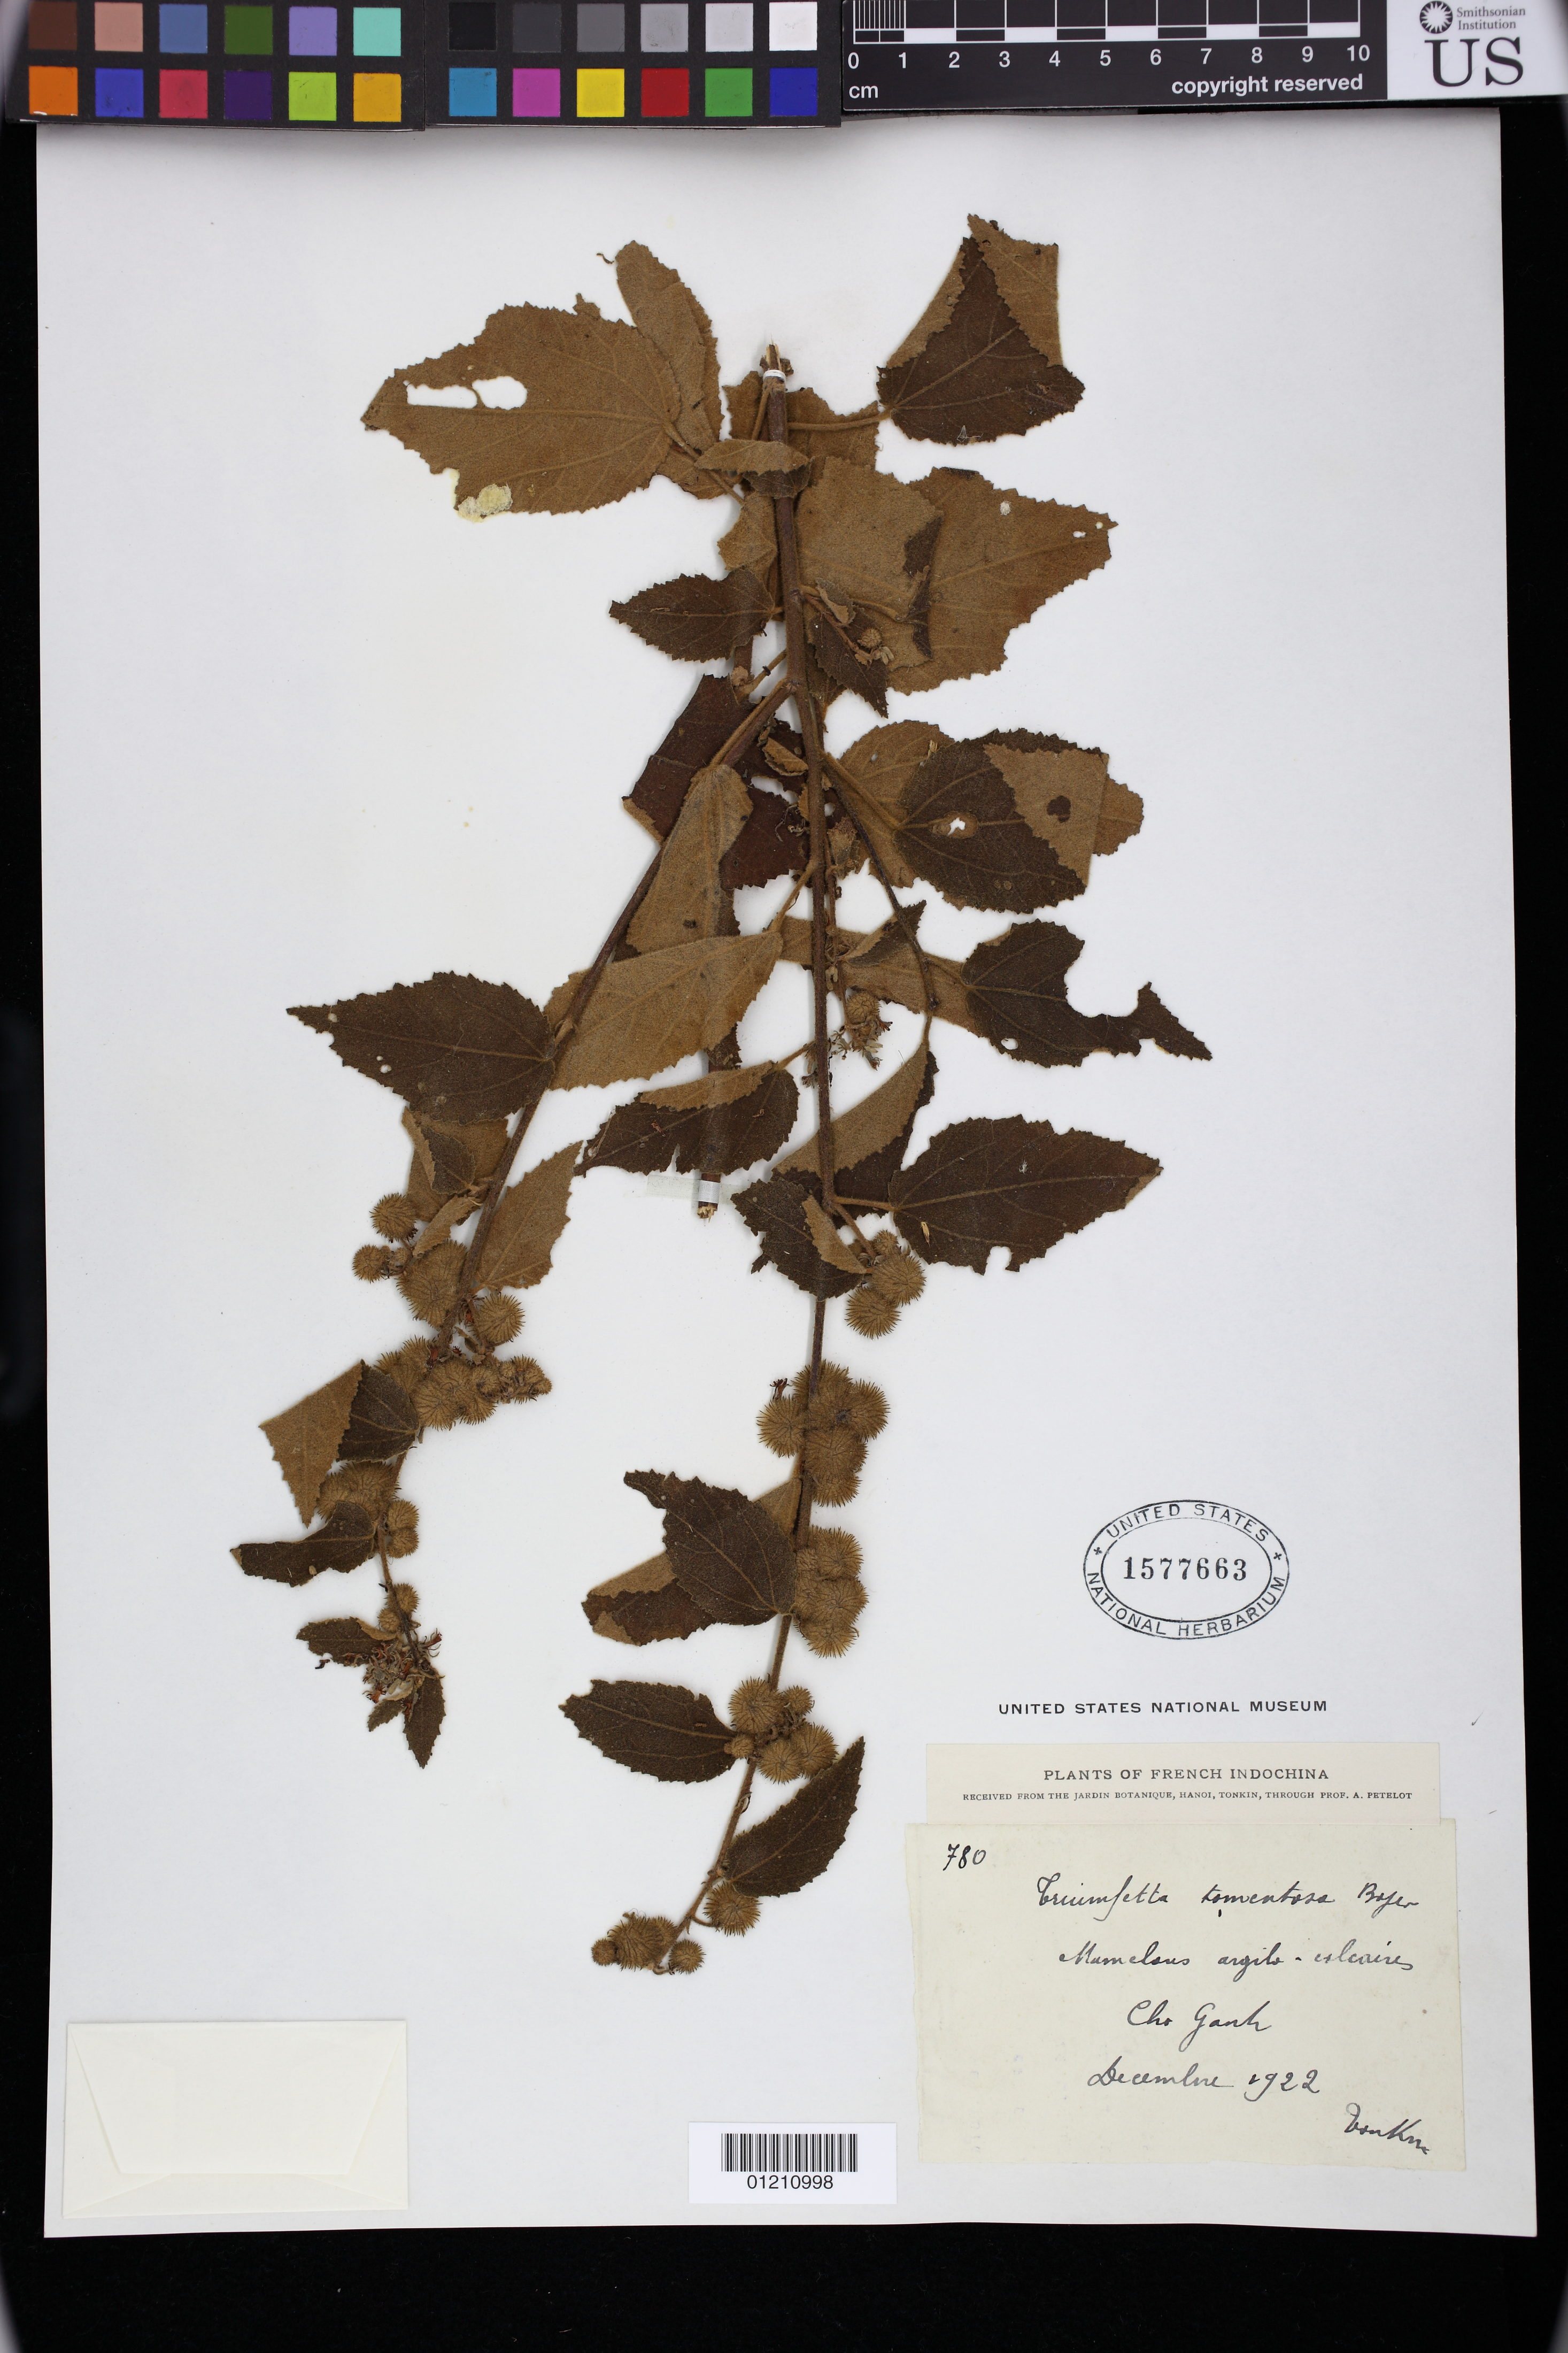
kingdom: Plantae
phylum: Tracheophyta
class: Magnoliopsida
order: Malvales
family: Malvaceae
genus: Triumfetta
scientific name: Triumfetta tomentosa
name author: Bojer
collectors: A. Petelot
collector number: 780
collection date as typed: Dec 1922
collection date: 1922-12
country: Vietnam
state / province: Ninh Bình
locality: French Indochina: Cho Ganh.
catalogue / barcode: US 1577663